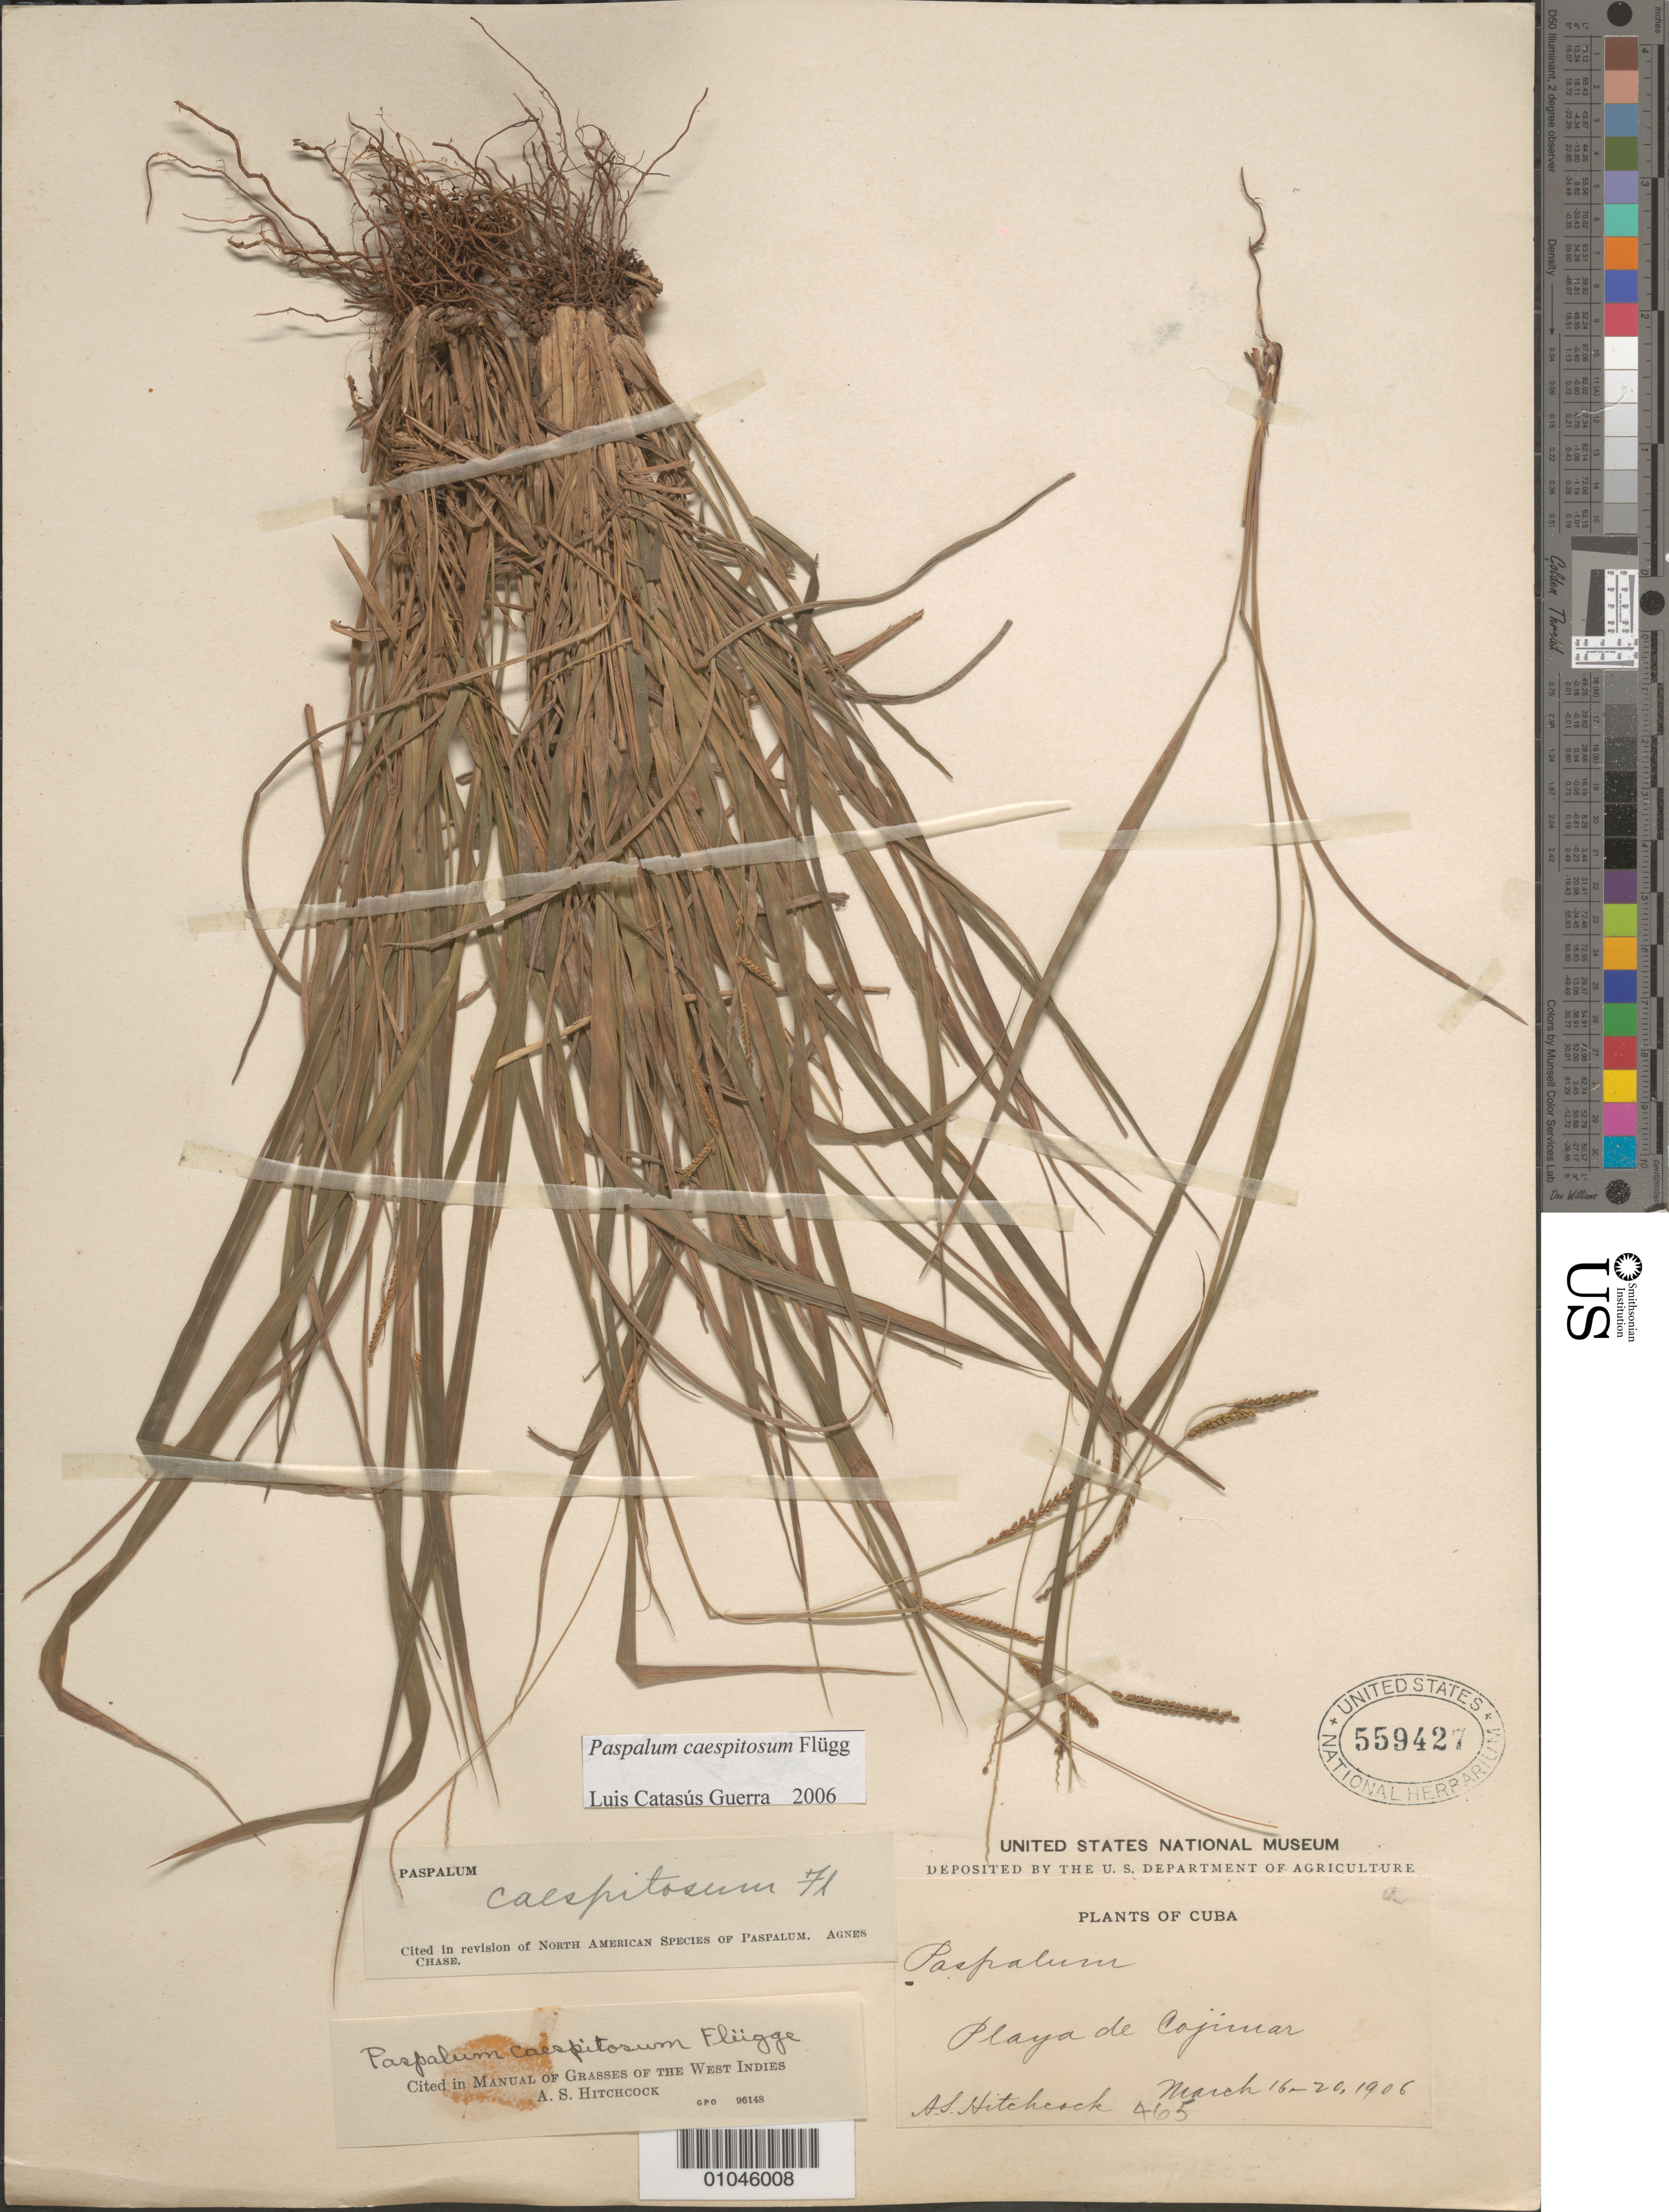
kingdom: Plantae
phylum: Tracheophyta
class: Liliopsida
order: Poales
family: Poaceae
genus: Paspalum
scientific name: Paspalum caespitosum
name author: Flüggé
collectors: A. S. Hitchcock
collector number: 465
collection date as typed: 16 Mar 1906 to 20 Mar 1906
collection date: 1906-03-16/1906-03-20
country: Cuba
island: Cuba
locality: Playa de Cajiunar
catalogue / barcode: US 559427